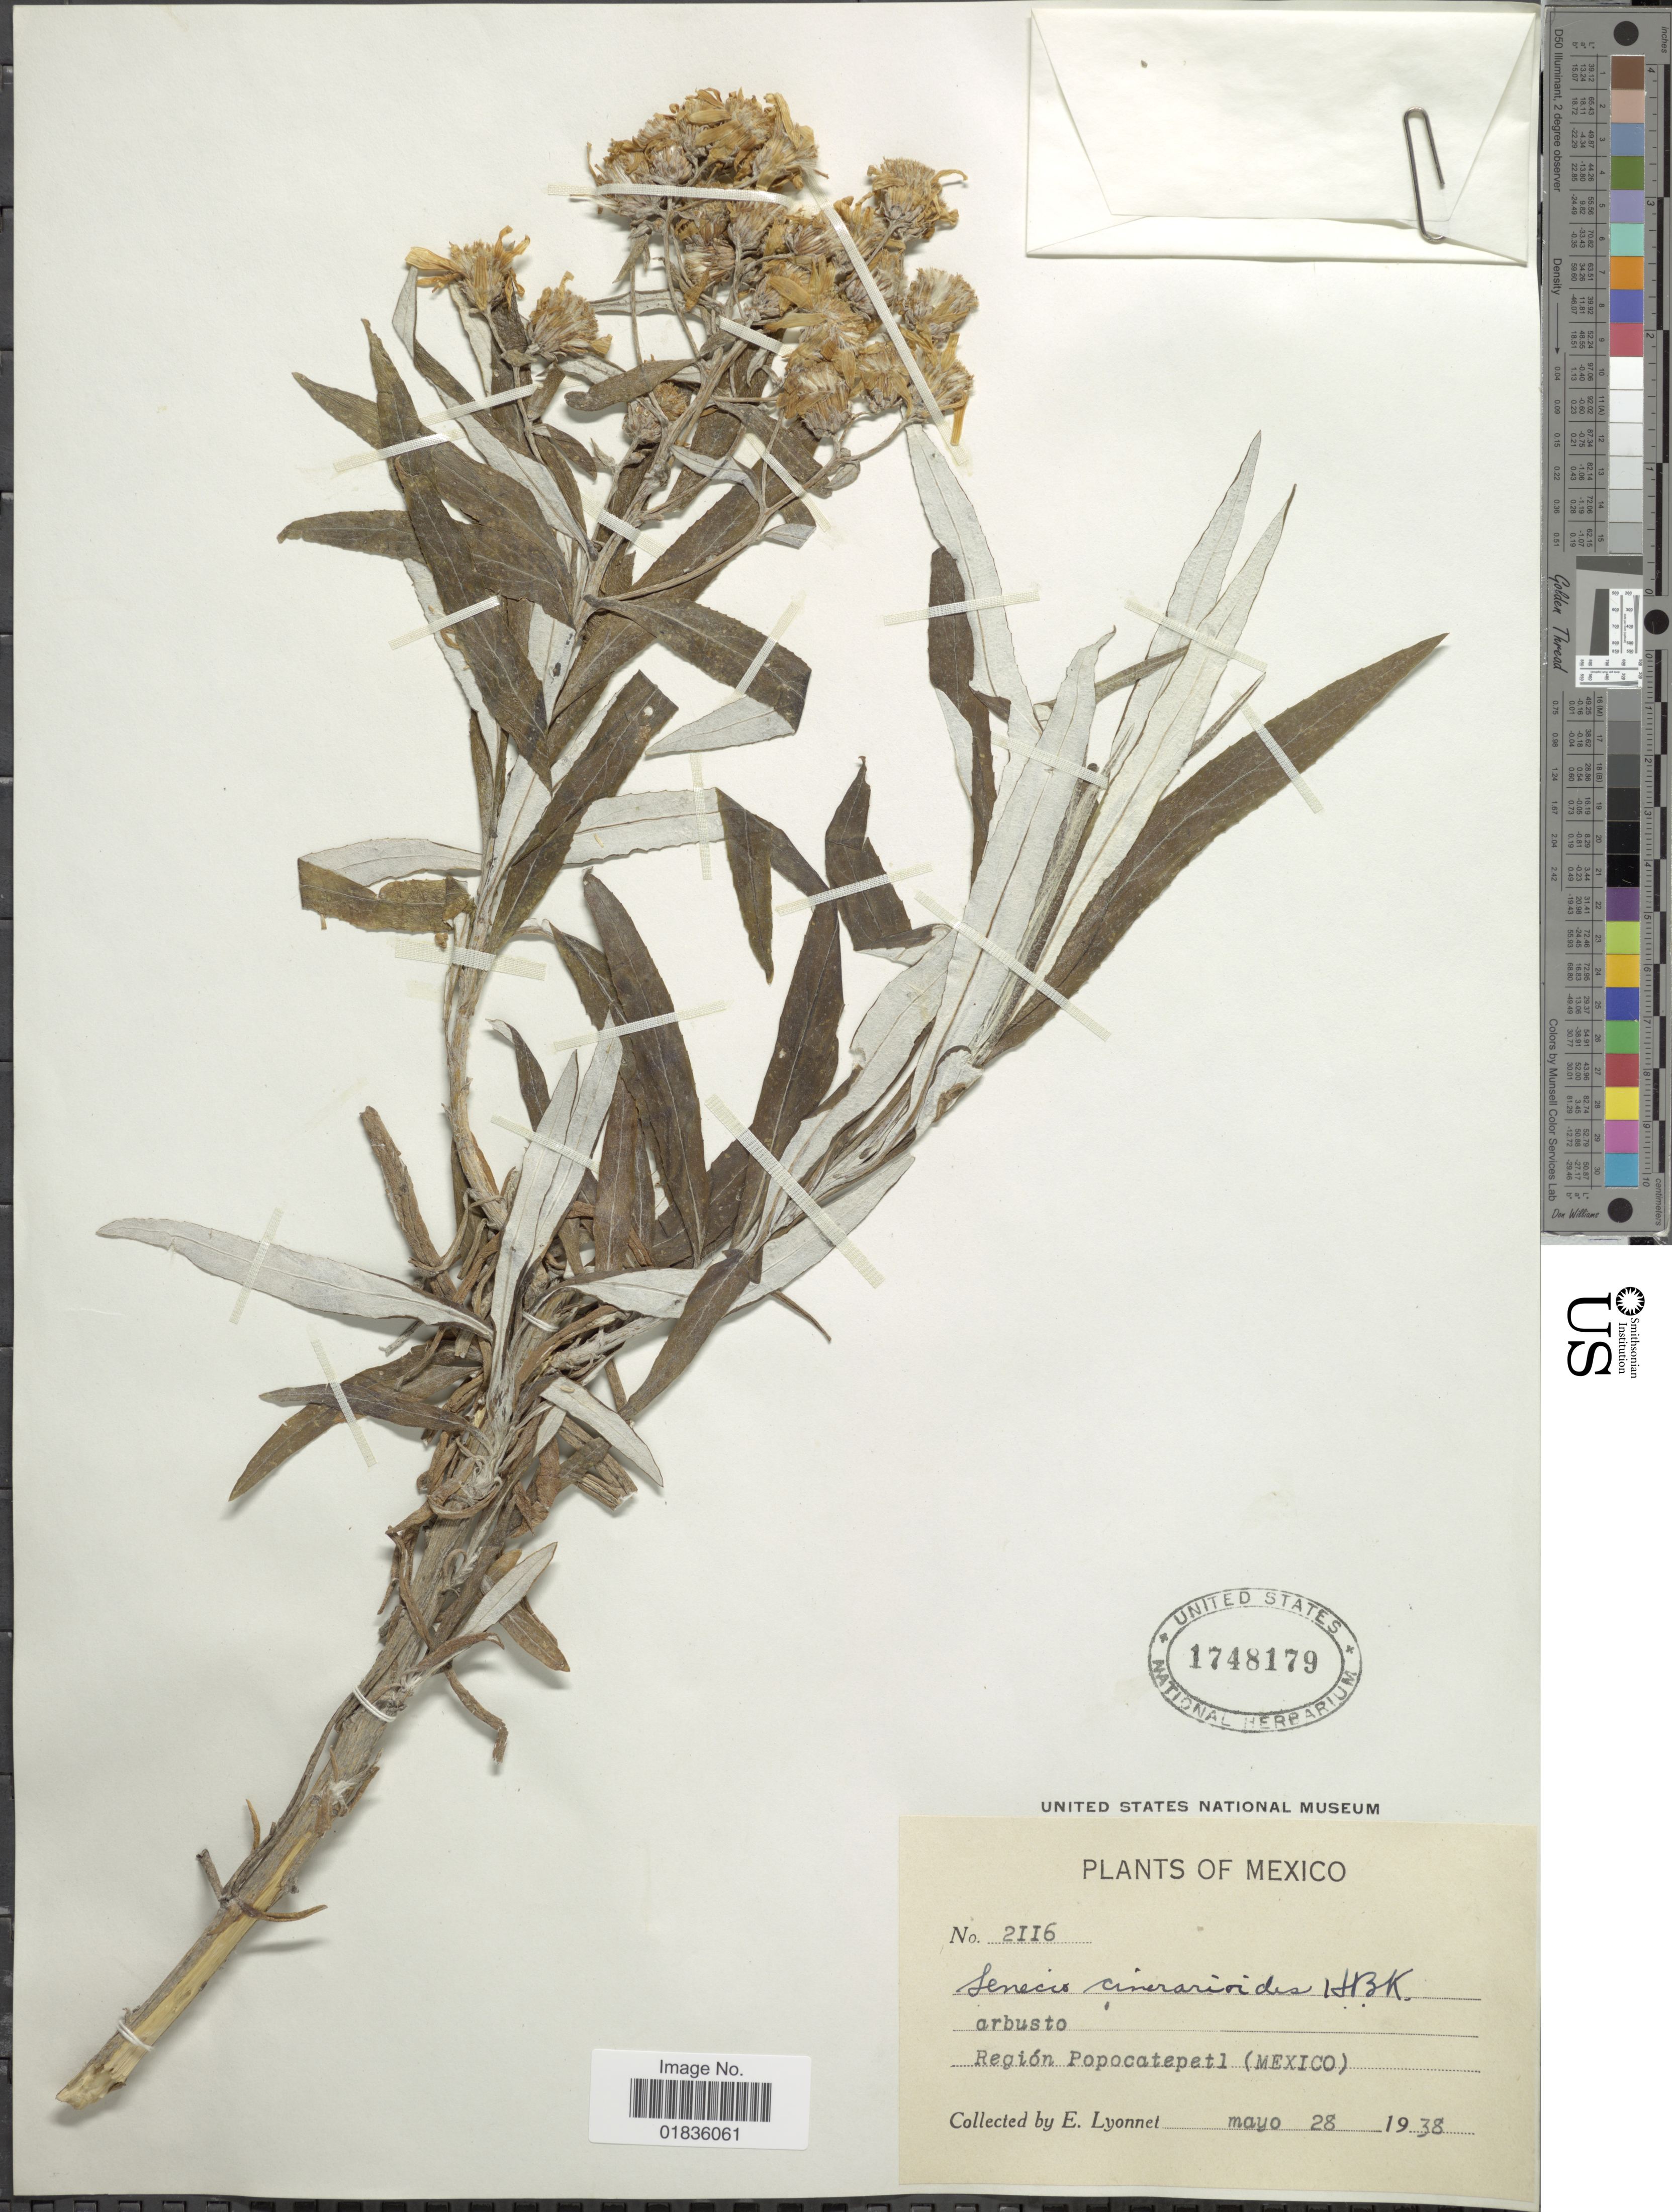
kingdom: Plantae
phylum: Tracheophyta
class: Magnoliopsida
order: Asterales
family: Asteraceae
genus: Senecio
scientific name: Senecio cinerarioides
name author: Kunth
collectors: E. Lyonnet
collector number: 2116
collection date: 1938-05-28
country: Mexico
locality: Region Popocatepetl (MEXICO).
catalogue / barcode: US 1748179